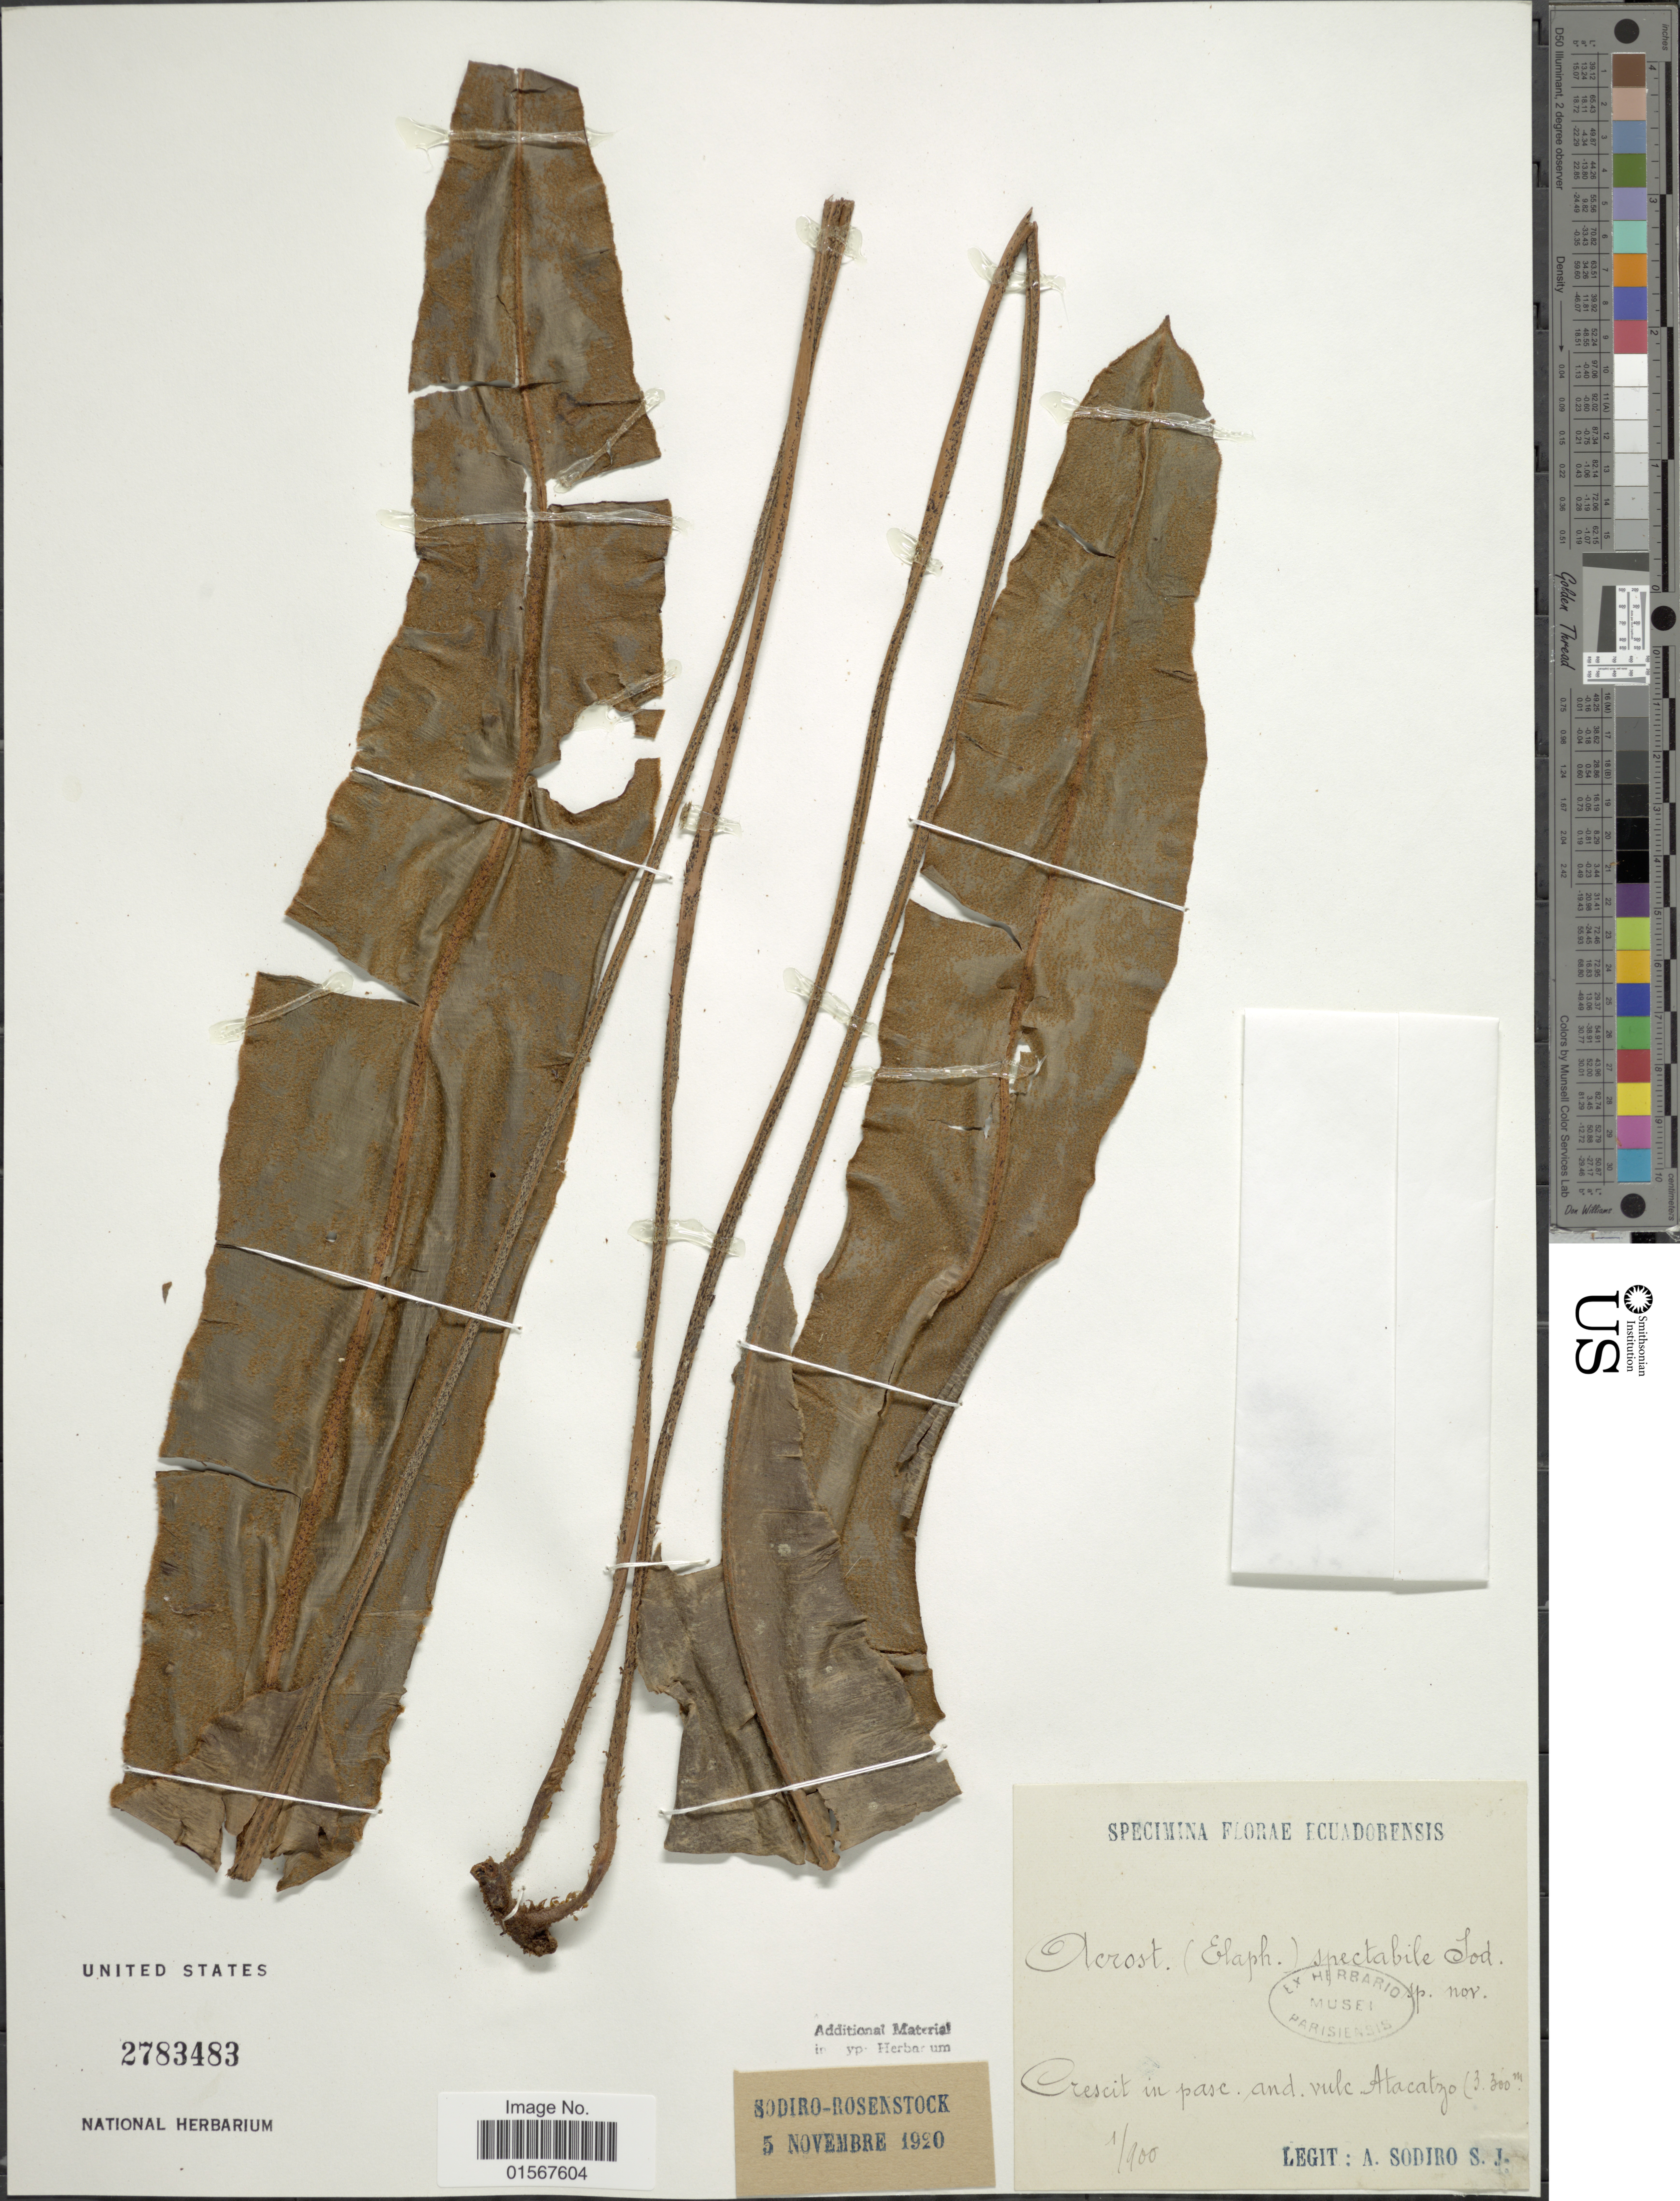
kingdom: Plantae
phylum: Tracheophyta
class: Polypodiopsida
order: Polypodiales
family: Dryopteridaceae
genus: Elaphoglossum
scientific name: Elaphoglossum spectabile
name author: (Sodiro) C. Chr.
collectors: A. Sodiro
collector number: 1/900?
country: Ecuador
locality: Ecuadorensis, Crescit in pase and vule Atacatzo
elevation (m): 3300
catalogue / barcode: US 2783483